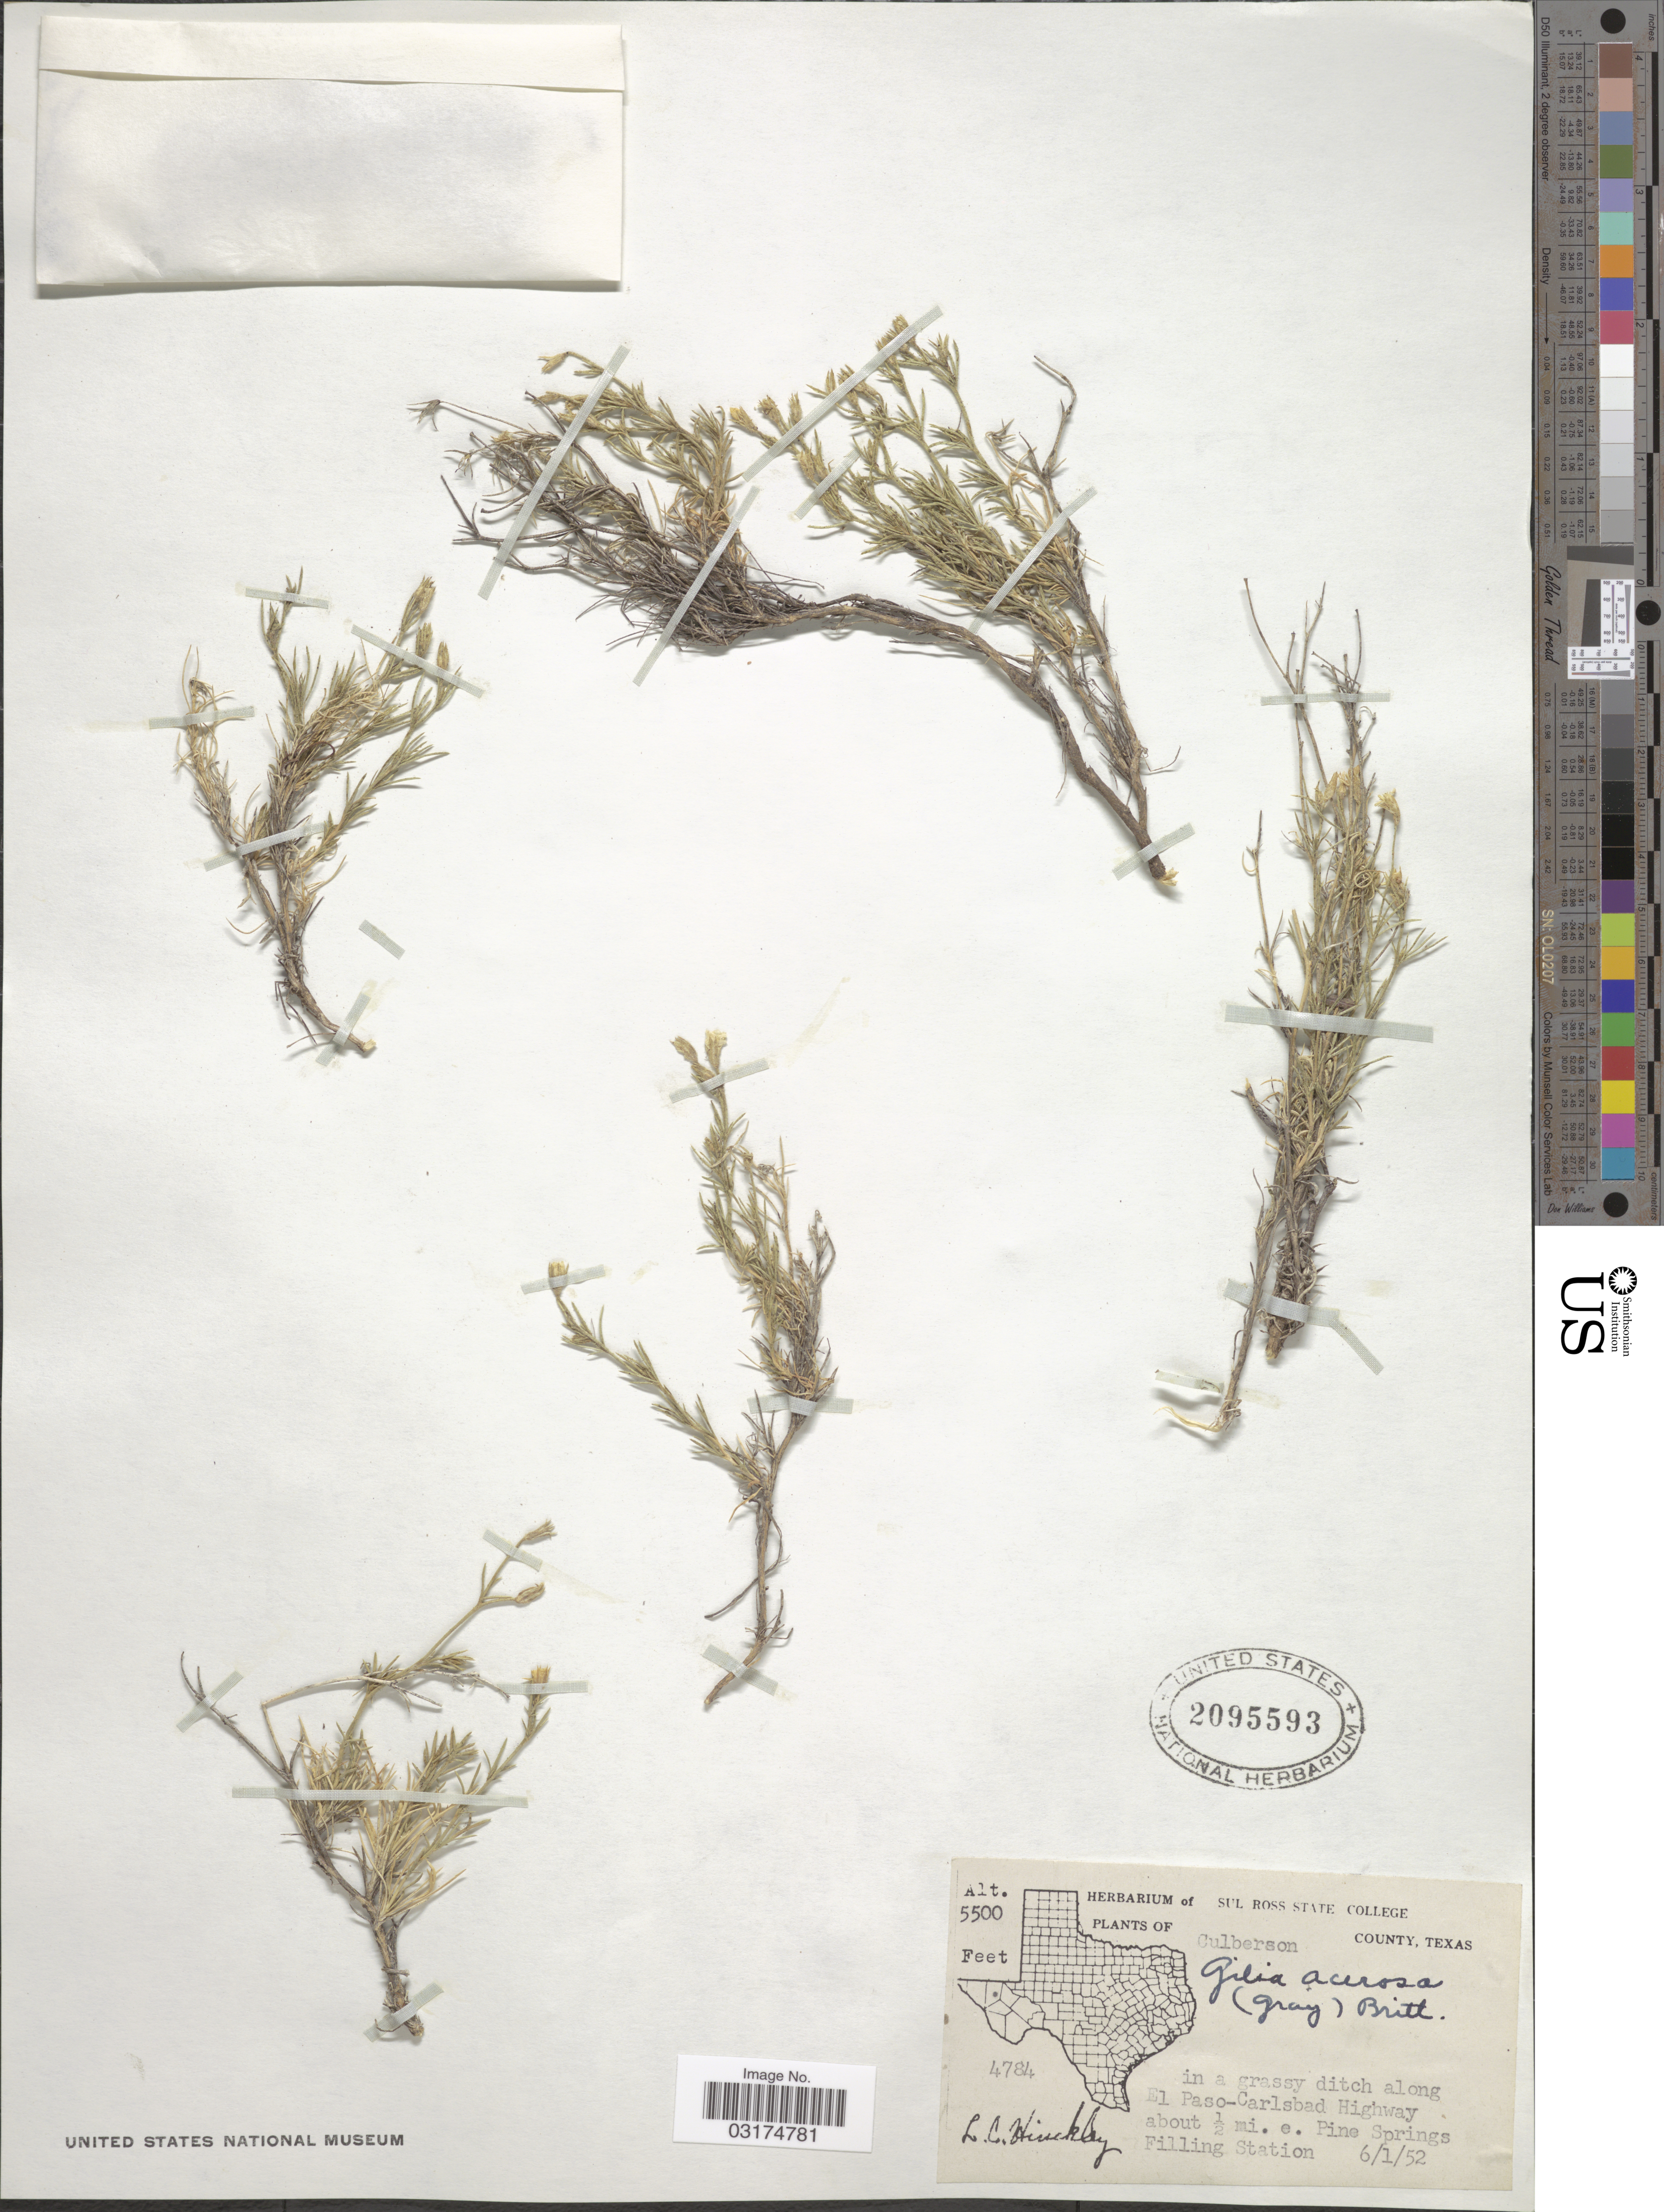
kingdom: Plantae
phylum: Tracheophyta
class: Magnoliopsida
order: Ericales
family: Polemoniaceae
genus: Giliastrum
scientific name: Giliastrum acerosum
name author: (A. Gray) Rydb.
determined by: Strong, Mark T., (BOT), Smithsonian Institution - National Museum of Natural History (UNITED STATES)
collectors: L. Hinckley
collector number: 4784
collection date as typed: Transcribed d/m/y: 1/6/52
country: United States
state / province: Texas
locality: Culberson County. In a grassy ditch along El Paso-Carlsbad Highway about ½ mi. e. Pine Springs Filling Station.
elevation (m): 1676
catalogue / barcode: US 2095593